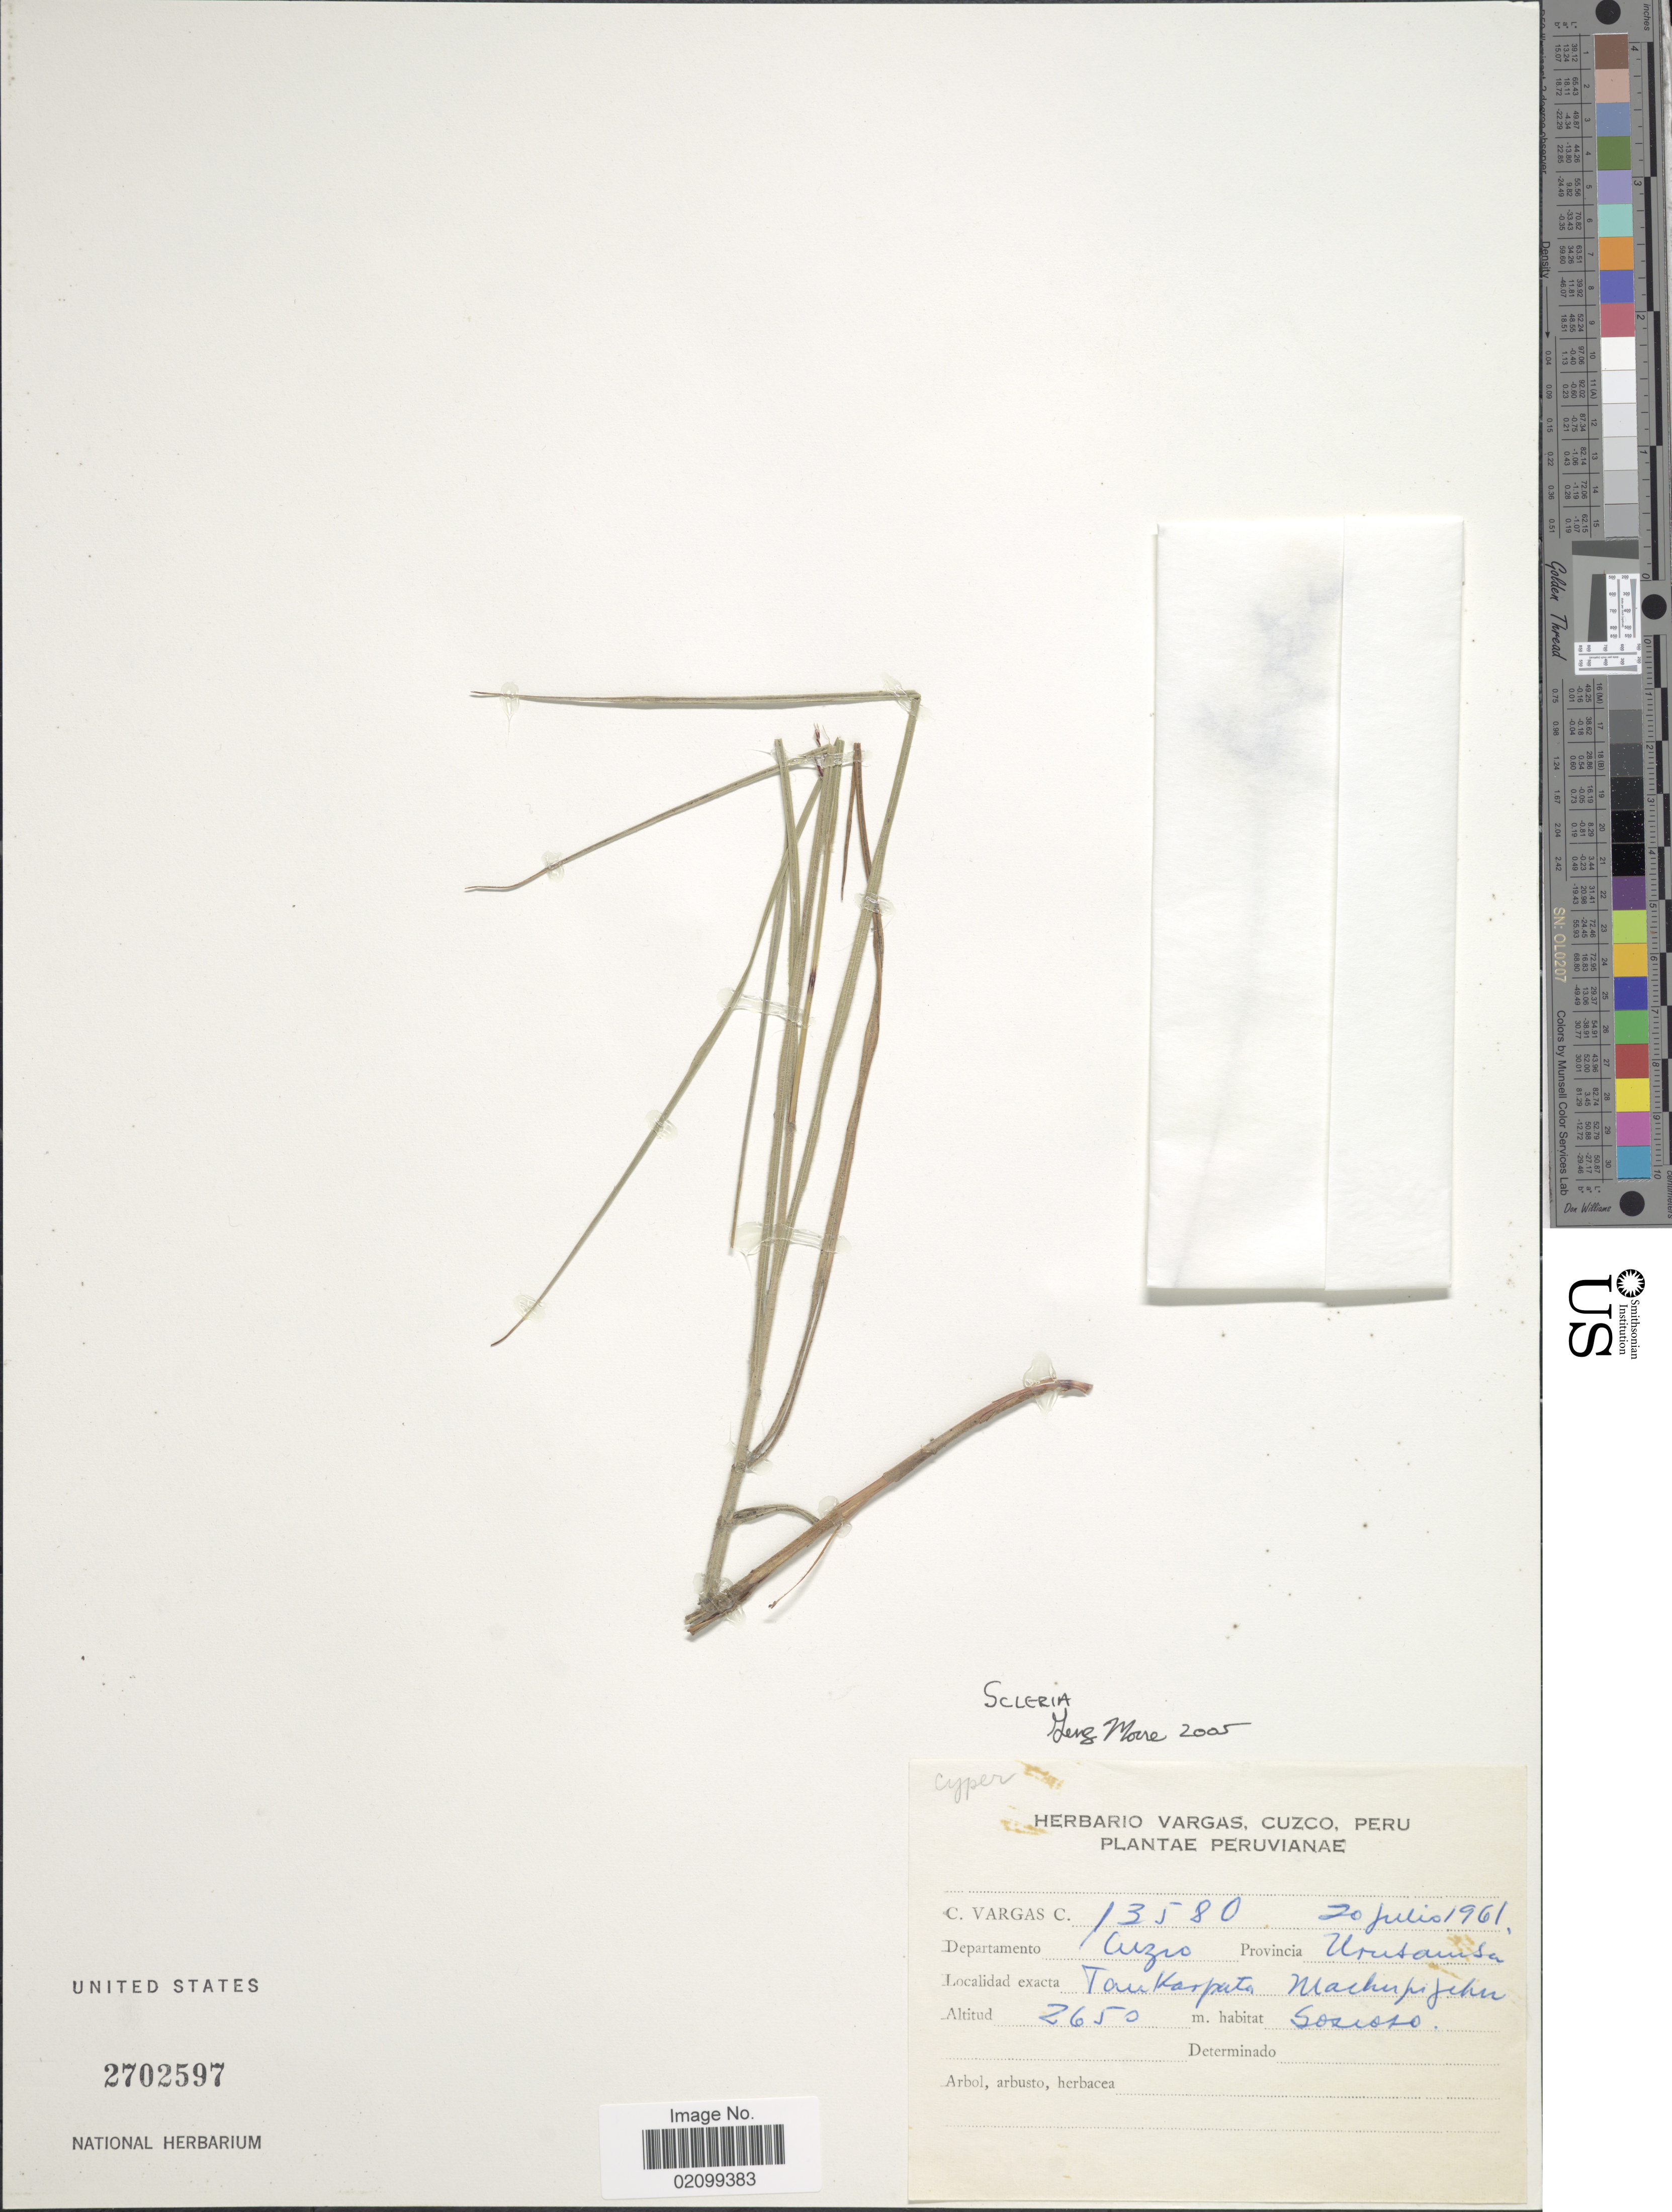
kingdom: Plantae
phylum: Tracheophyta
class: Liliopsida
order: Poales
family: Cyperaceae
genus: Scleria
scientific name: Scleria sp.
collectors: C. Vargas Calderón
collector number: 13580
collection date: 1961-07-20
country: Peru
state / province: Cusco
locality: Provincia Urubamba. Tan Karpata Machu picchu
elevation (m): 2650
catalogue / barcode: US 2702597